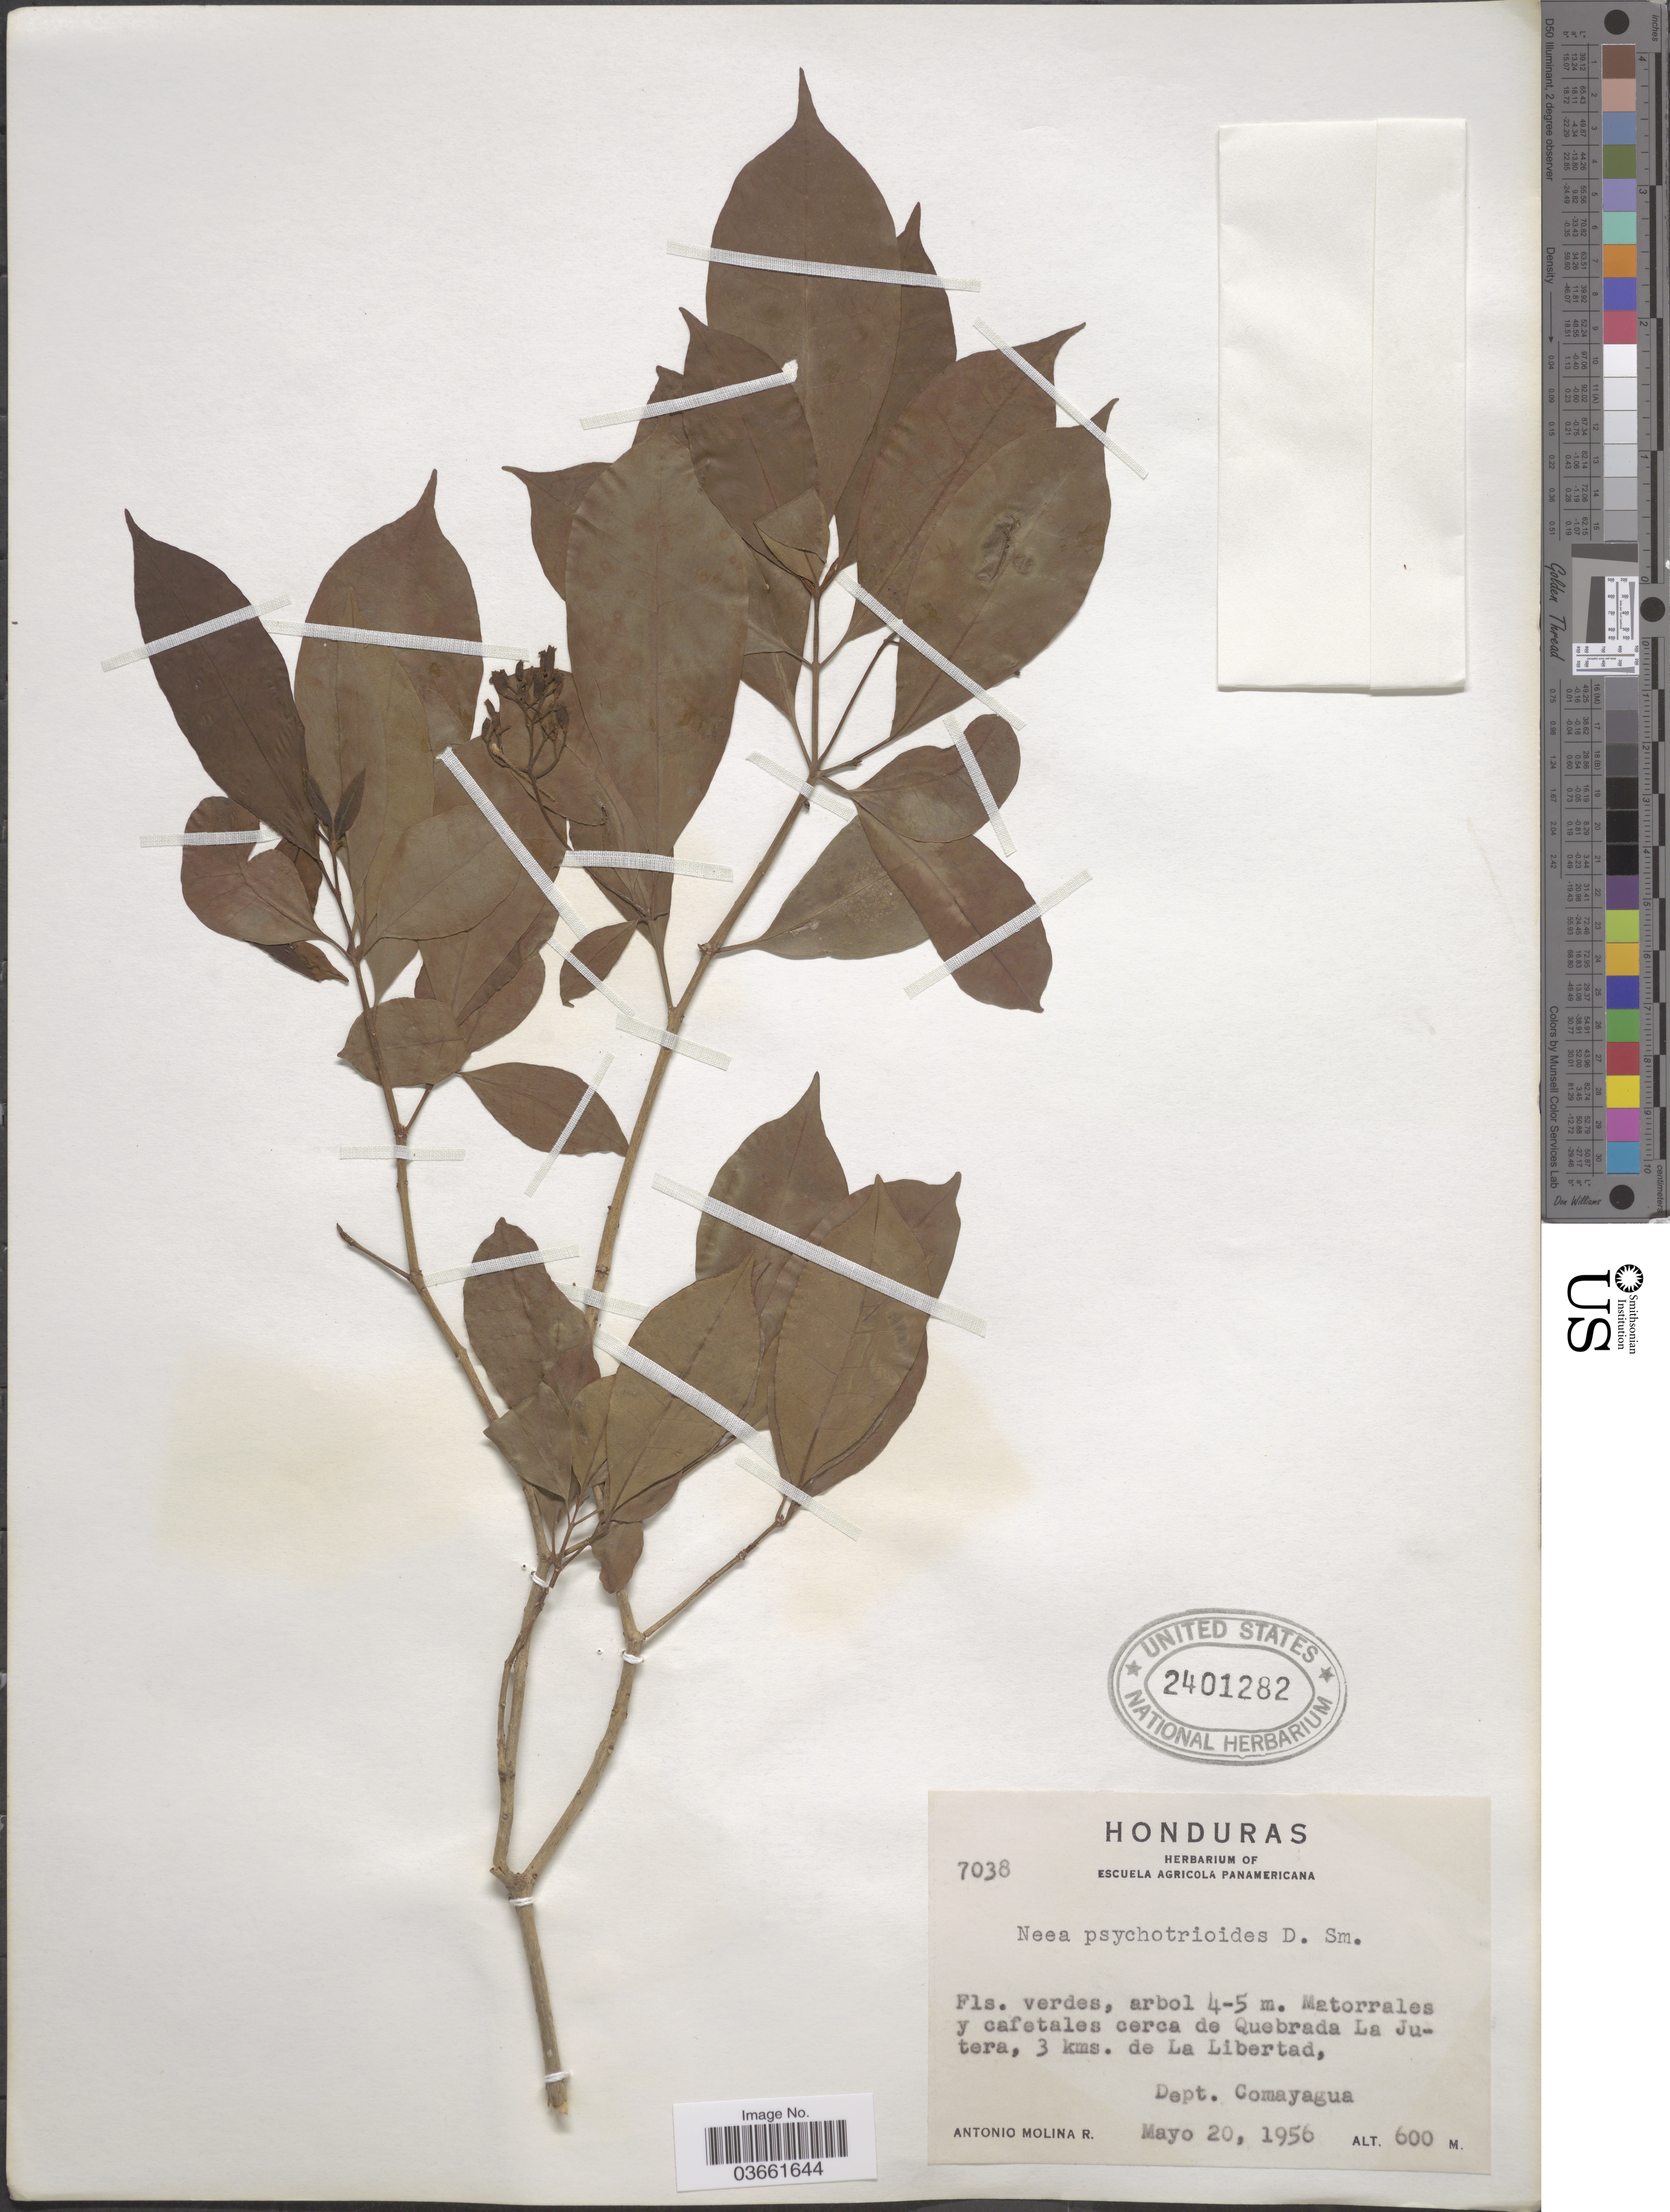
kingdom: Plantae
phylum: Tracheophyta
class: Magnoliopsida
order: Caryophyllales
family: Nyctaginaceae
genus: Neea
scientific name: Neea psychotrioides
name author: Donn. Sm.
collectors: A. Molina R.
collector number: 7038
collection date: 1956-05-20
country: Honduras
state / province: Comayagua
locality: Matorrales y cafetales cerca de Quebrada La Jutera, 3 kms. de La Libertad, Dept. Comayagua.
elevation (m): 600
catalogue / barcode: US 2401282